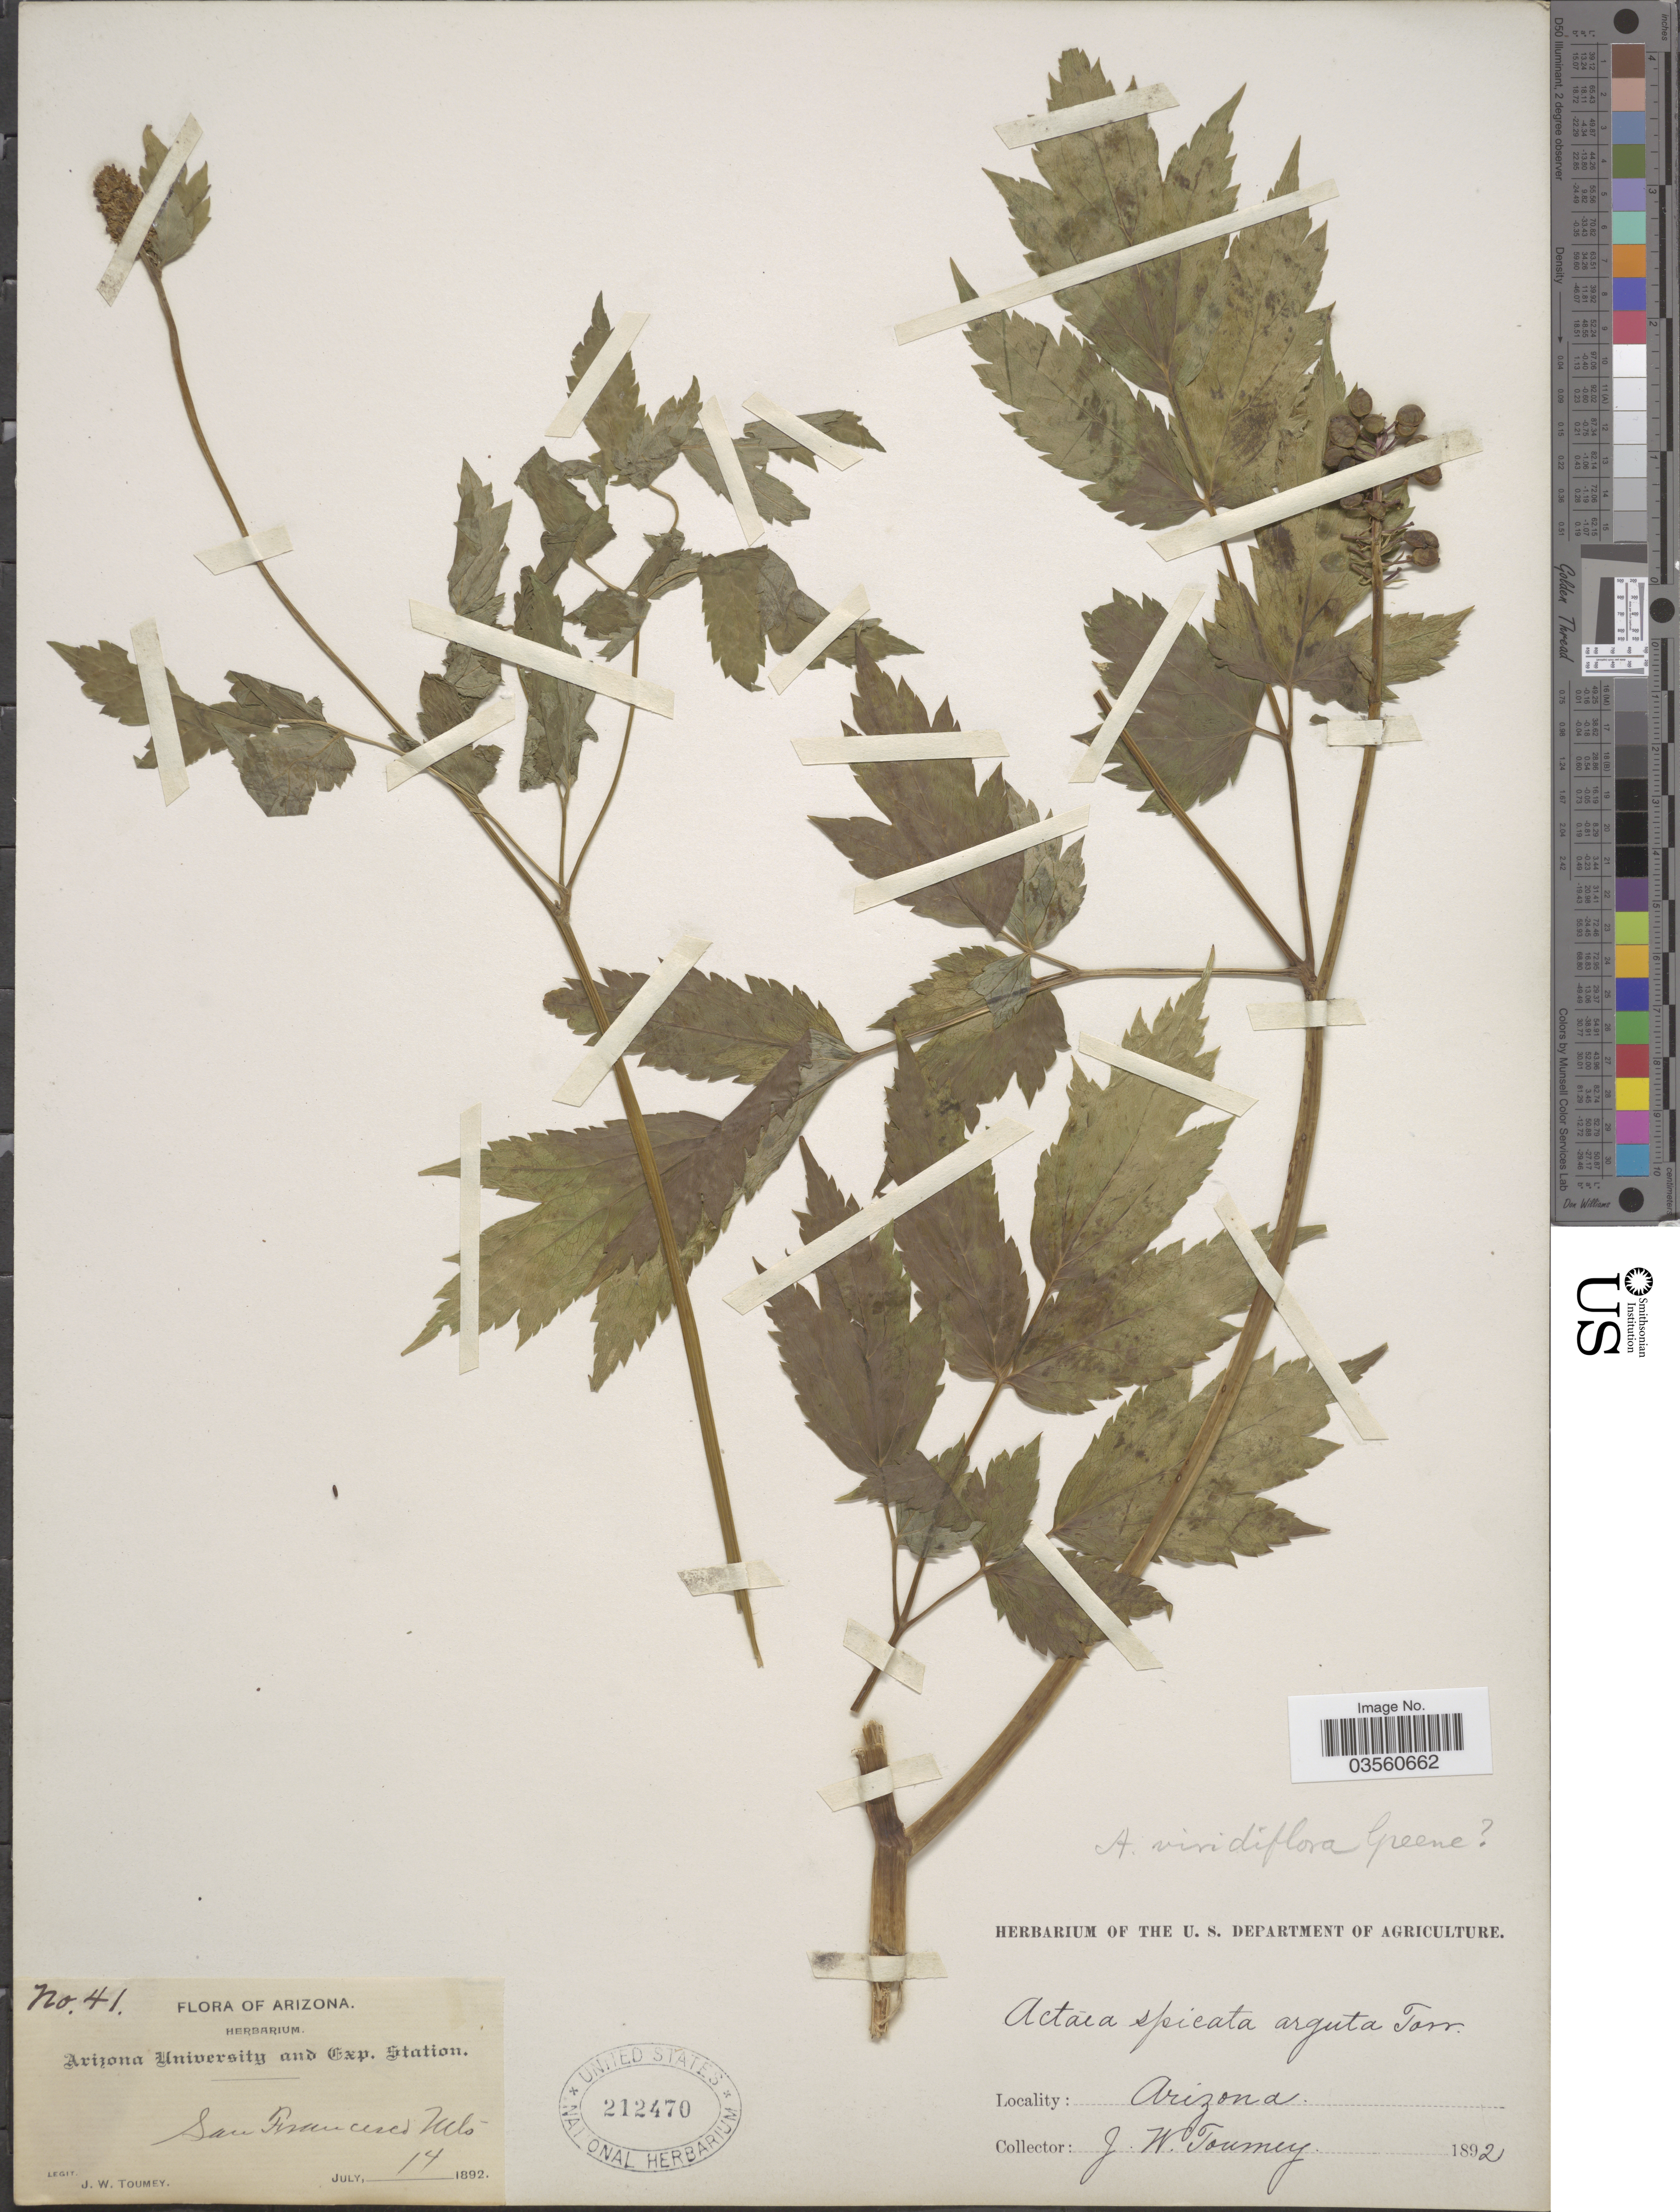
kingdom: Plantae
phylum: Tracheophyta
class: Magnoliopsida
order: Ranunculales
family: Ranunculaceae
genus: Actaea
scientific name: Actaea rubra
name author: (Aiton) Willd.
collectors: J. W. Toumey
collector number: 41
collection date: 1892-07-14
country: United States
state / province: Arizona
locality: San Francesco Mts.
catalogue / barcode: US 212470